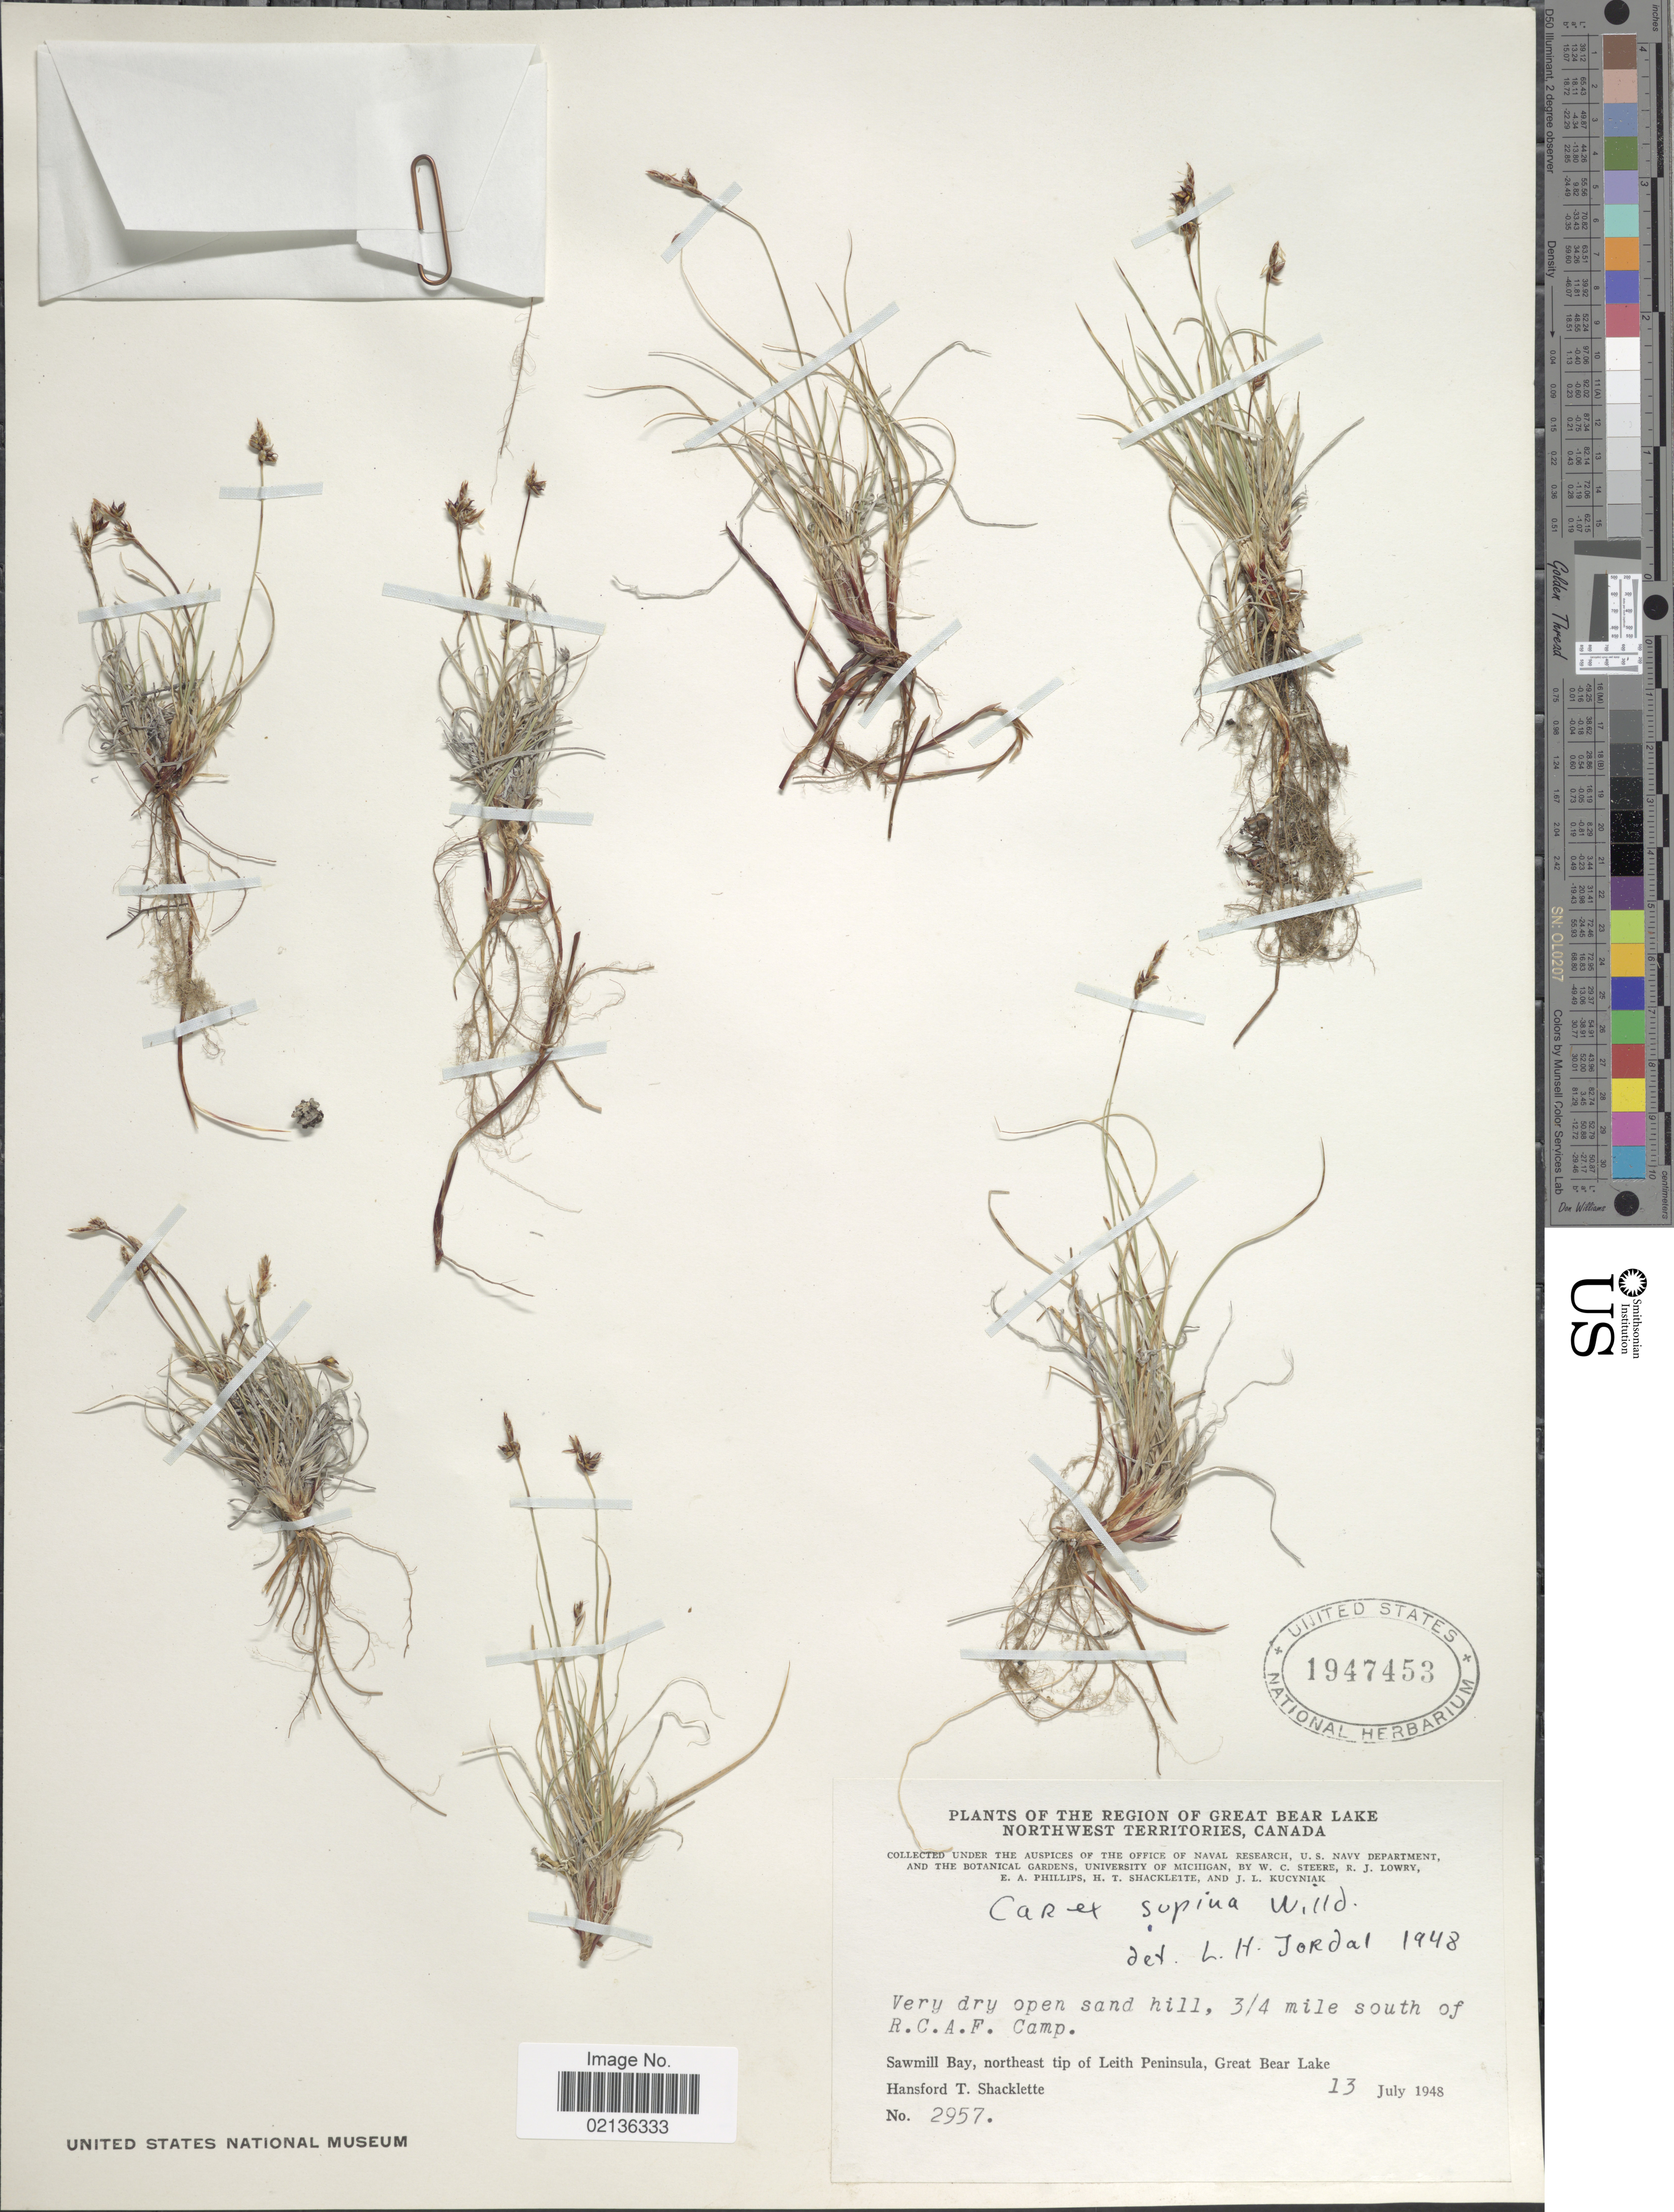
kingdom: Plantae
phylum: Tracheophyta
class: Liliopsida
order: Poales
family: Cyperaceae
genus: Carex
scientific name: Carex supina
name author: Willd. ex Wahlenb.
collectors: H. Shacklette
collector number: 2957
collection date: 1948-07-13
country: Canada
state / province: Northwest Territories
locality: The Region of Great Bear Lake, Northwest Territories, Canada, Sawmill Bay, northeast tip of Leith Peninsula, Great Bear Lake, 3/4 mile south of R.C.A.F. Camp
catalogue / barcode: US 1947453